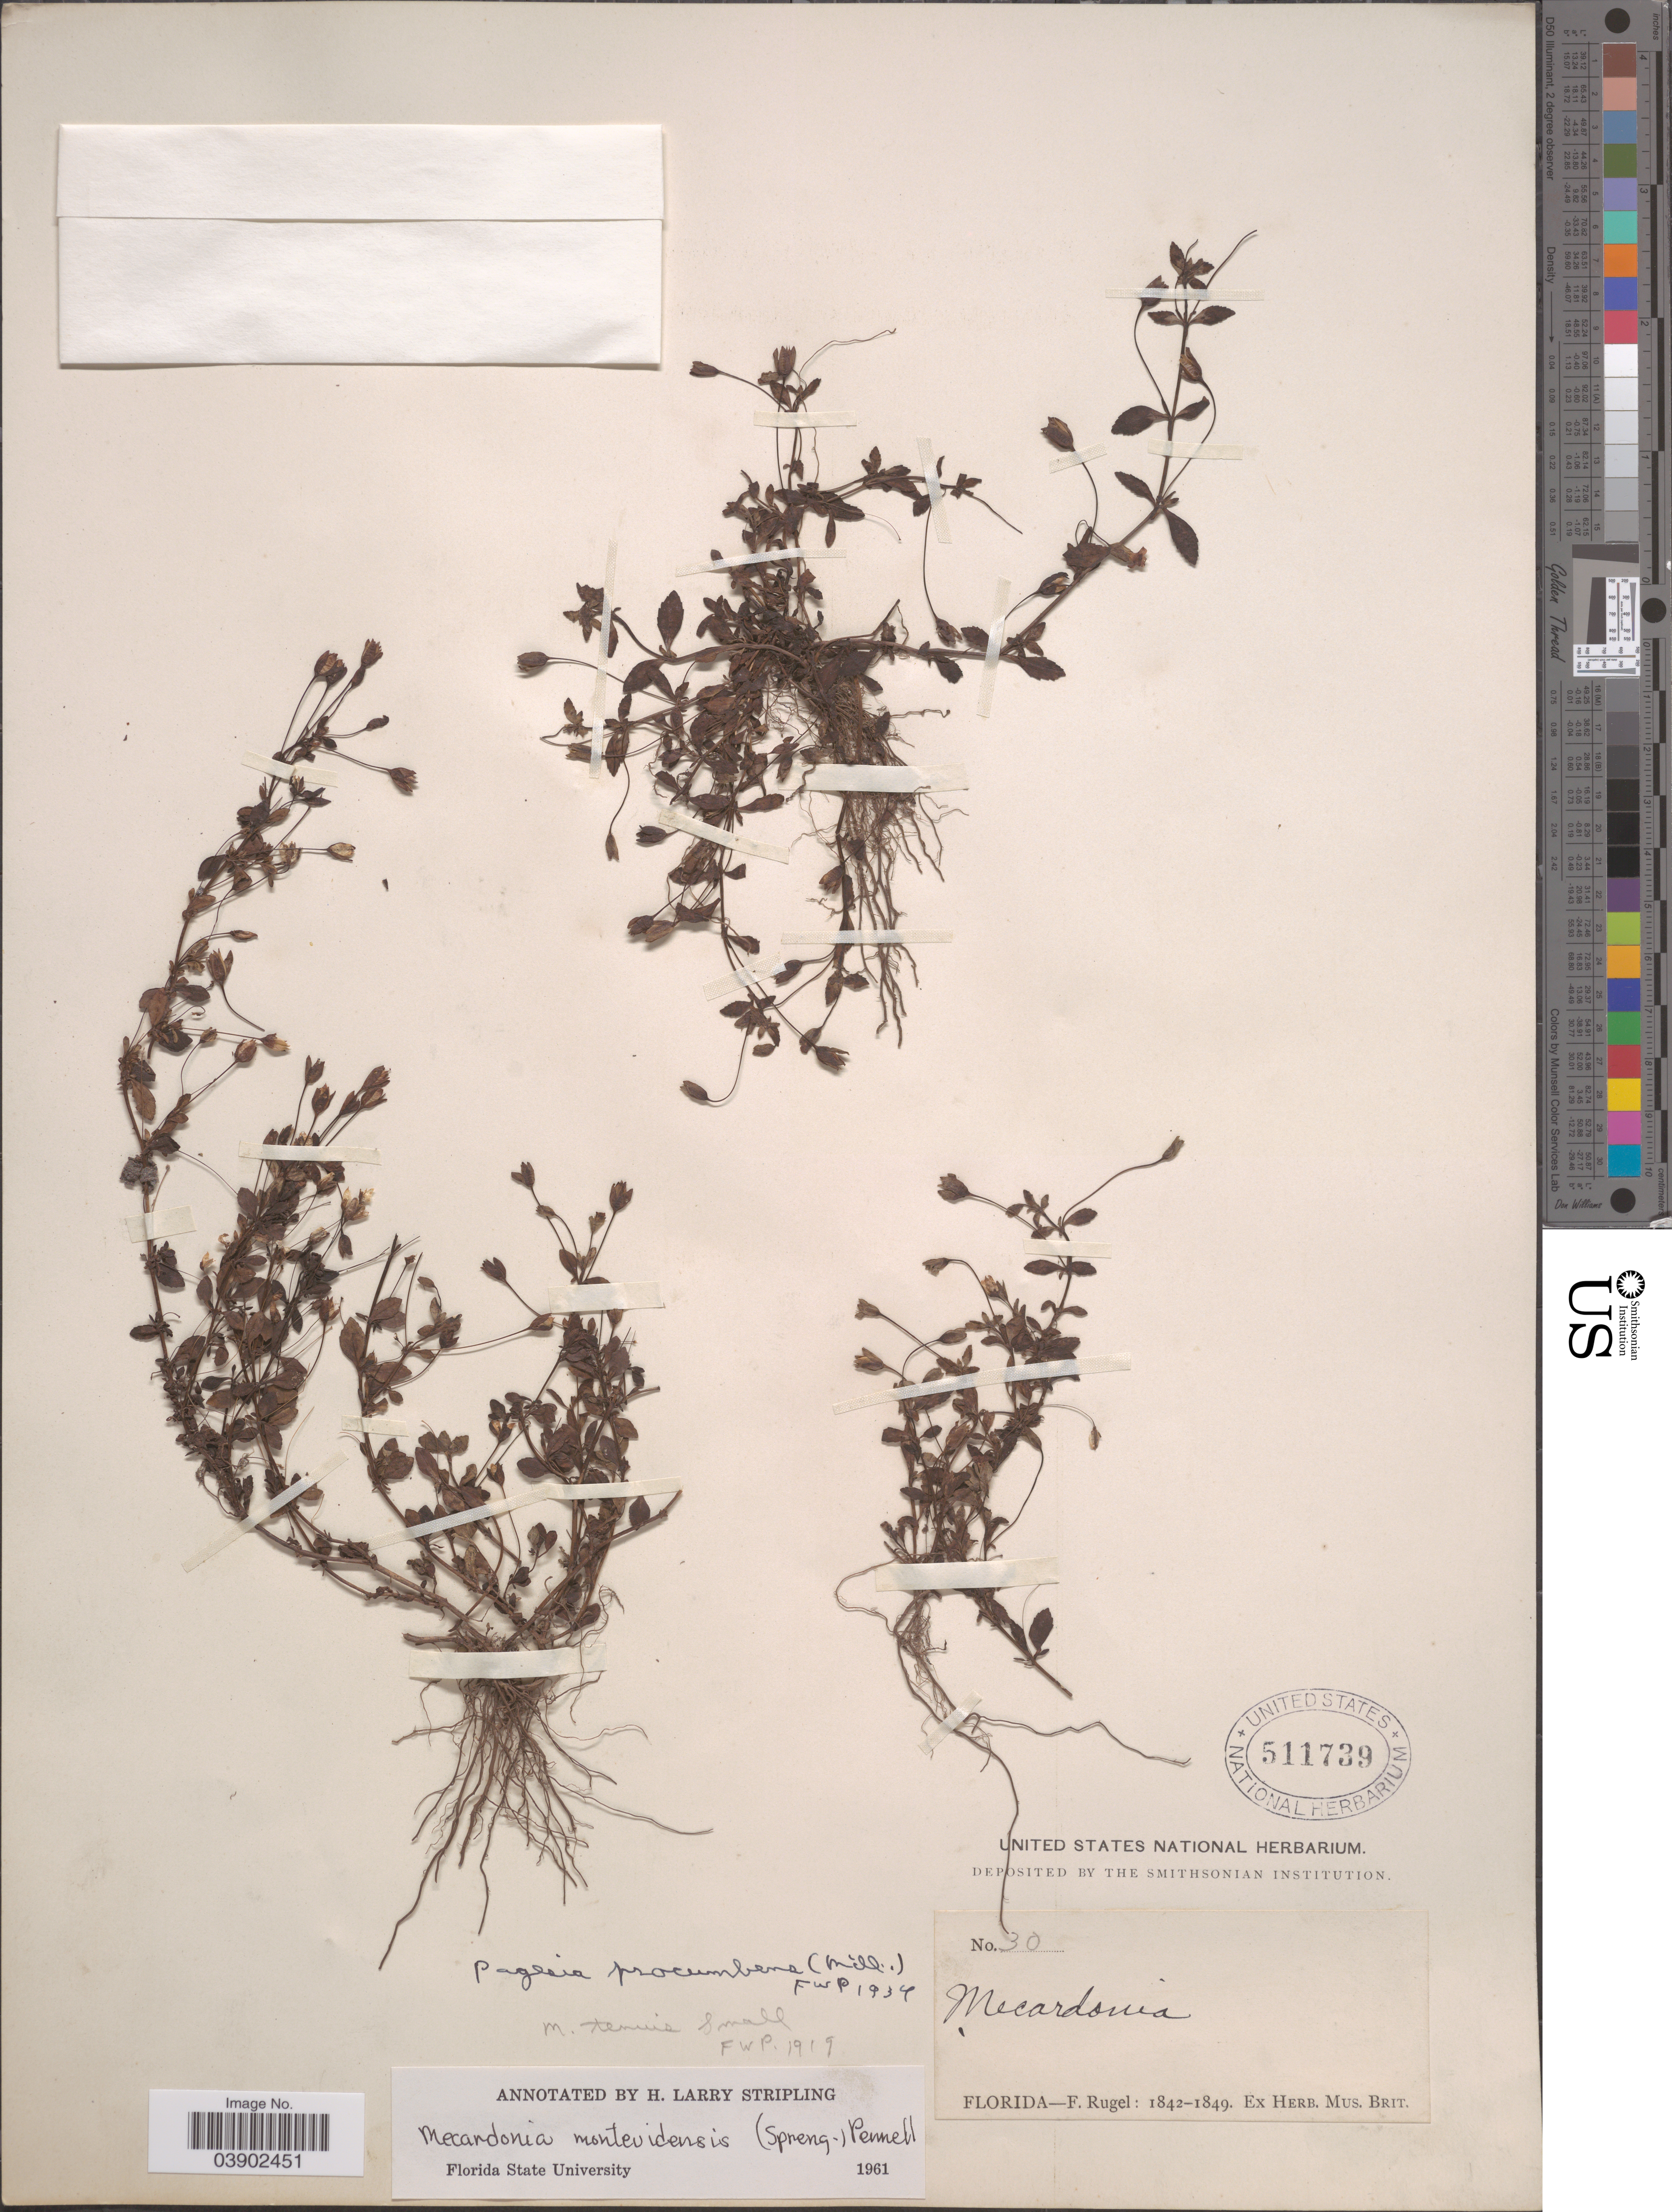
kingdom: Plantae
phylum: Tracheophyta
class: Magnoliopsida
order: Lamiales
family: Plantaginaceae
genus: Mecardonia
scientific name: Mecardonia montevidensis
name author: (Spreng.) Pennell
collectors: F. Rugel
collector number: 30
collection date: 1842/1849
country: United States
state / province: Florida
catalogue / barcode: US 511739